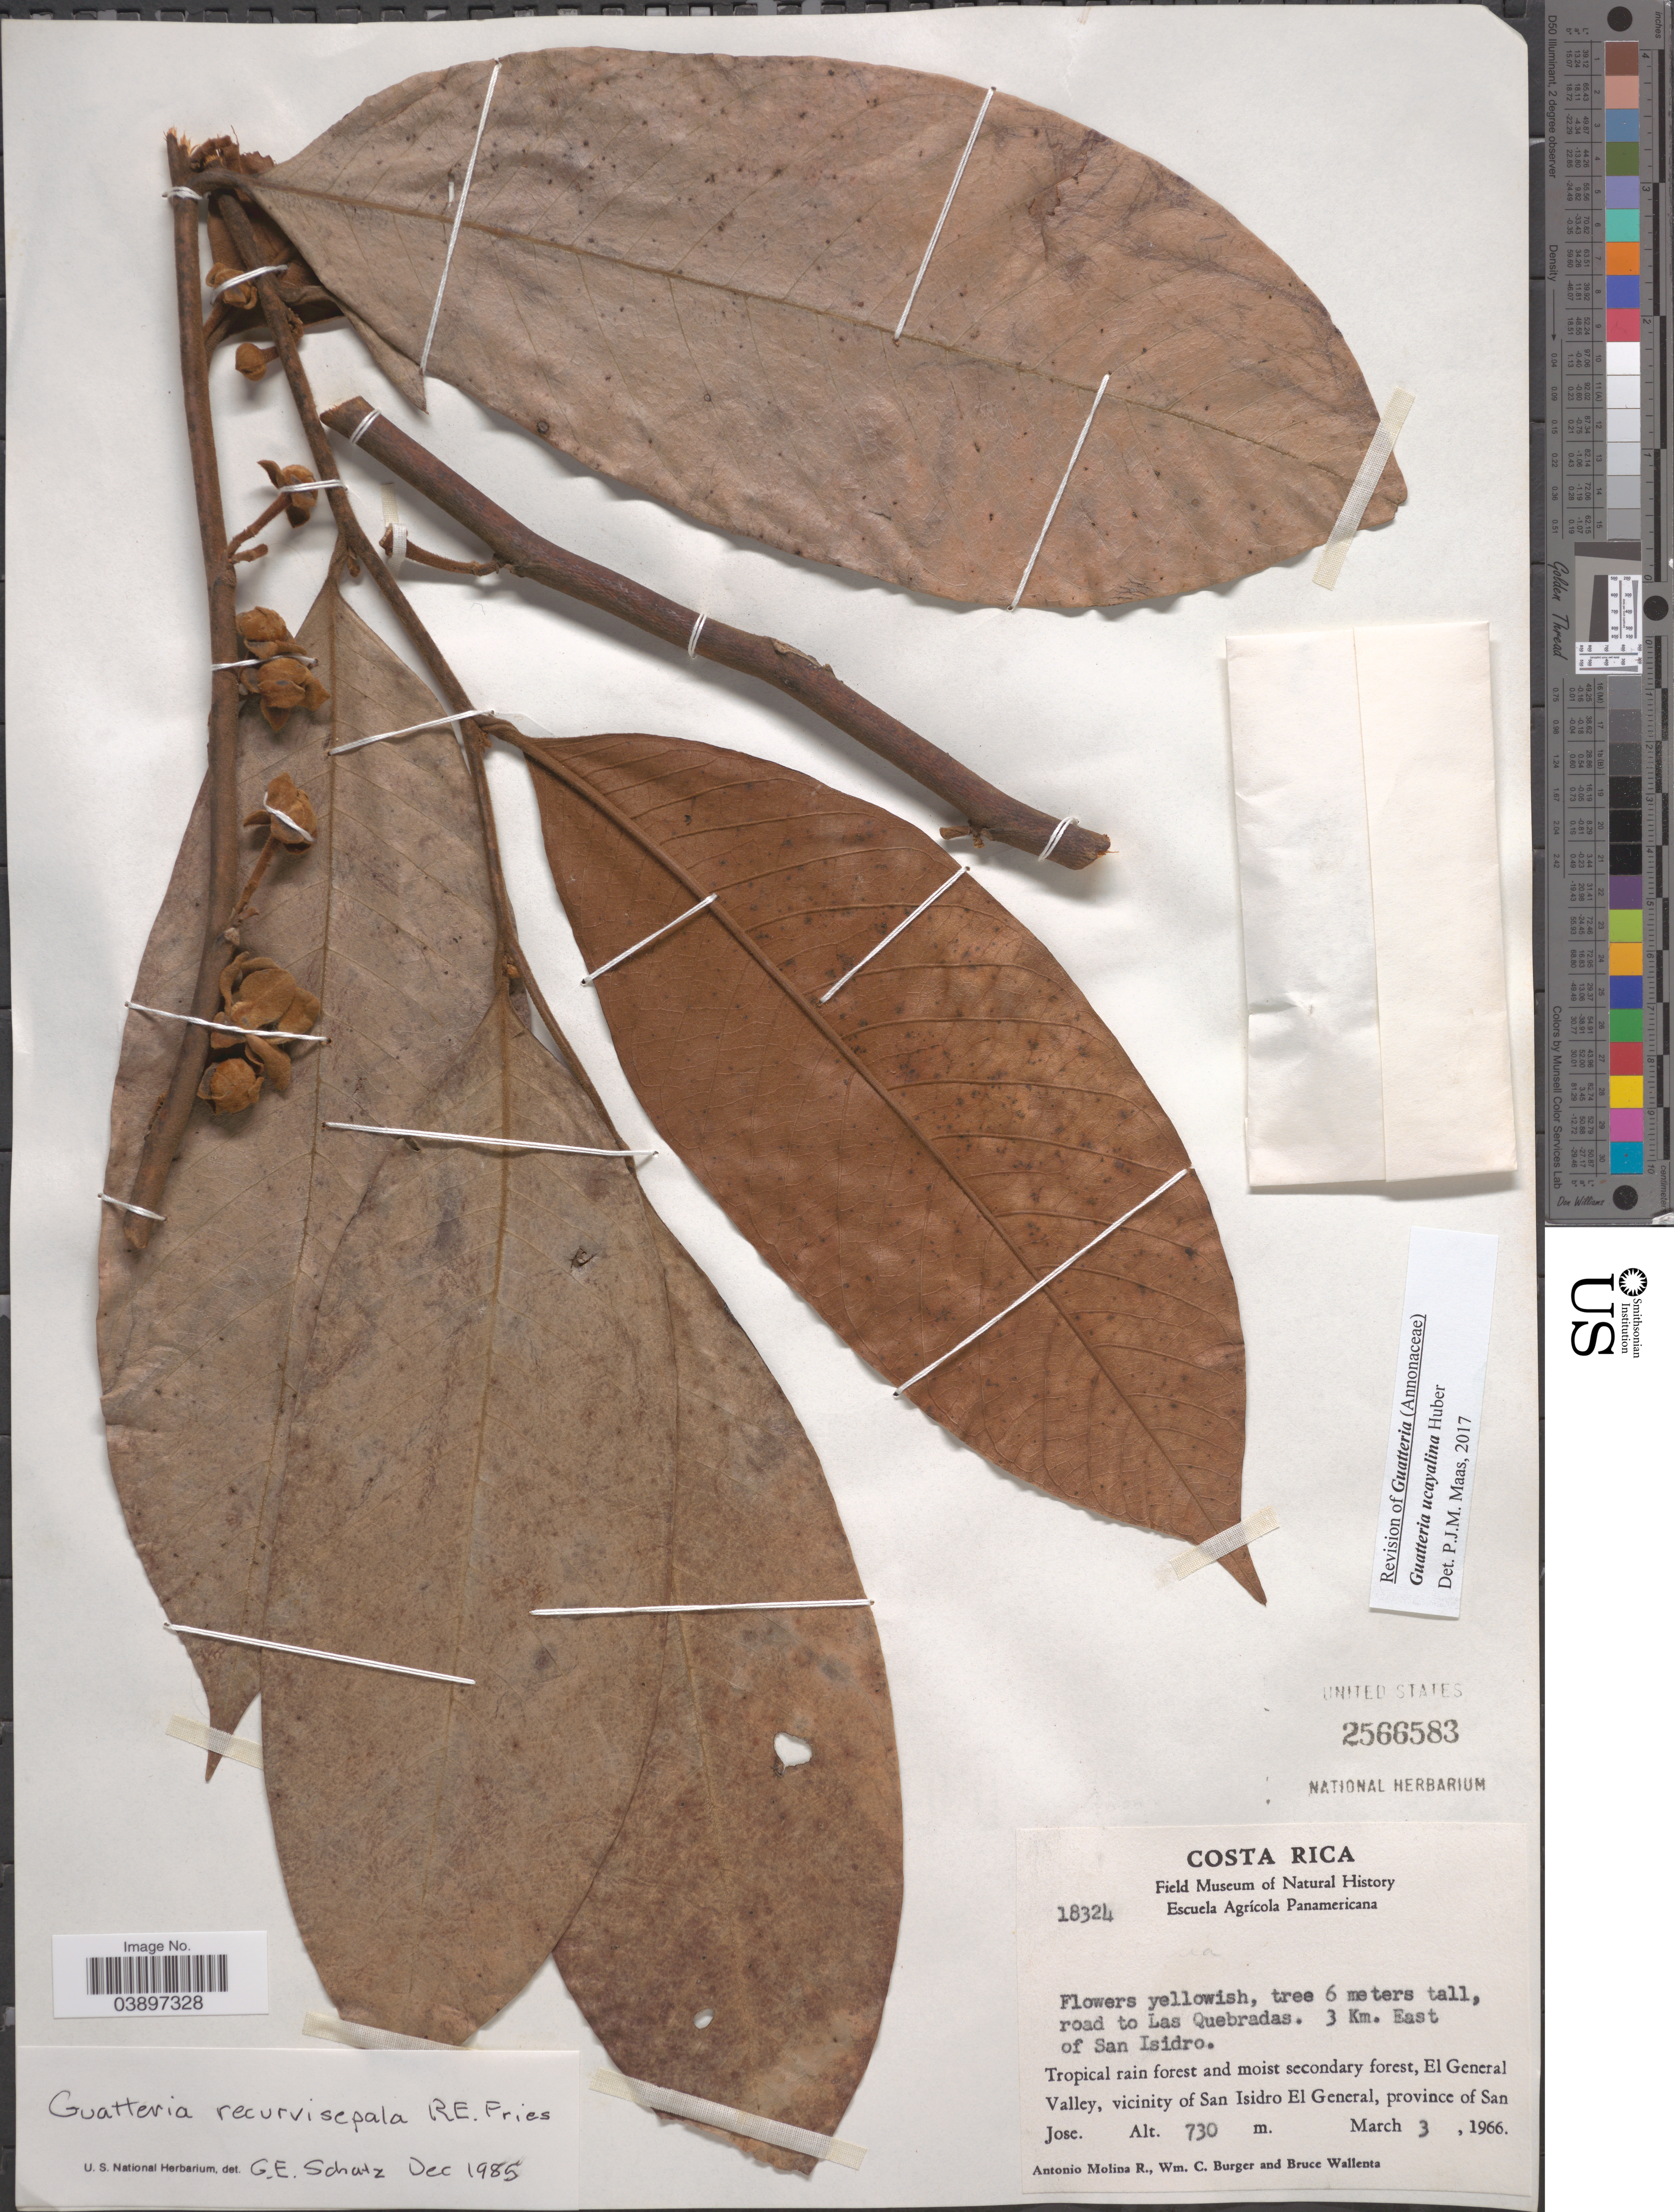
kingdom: Plantae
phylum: Tracheophyta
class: Magnoliopsida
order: Magnoliales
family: Annonaceae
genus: Guatteria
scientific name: Guatteria ucayalina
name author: Huber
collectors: A. Molina R., W. Burger & B. Wallenta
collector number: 18324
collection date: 1966-03-03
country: Costa Rica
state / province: San José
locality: Road to Las Quebradas. 3 Km. East of San Isidro. Tropical rain forest and moist secondary forest, El General Valley, vicinity of San Isidro El General.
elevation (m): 730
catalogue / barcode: US 2566583